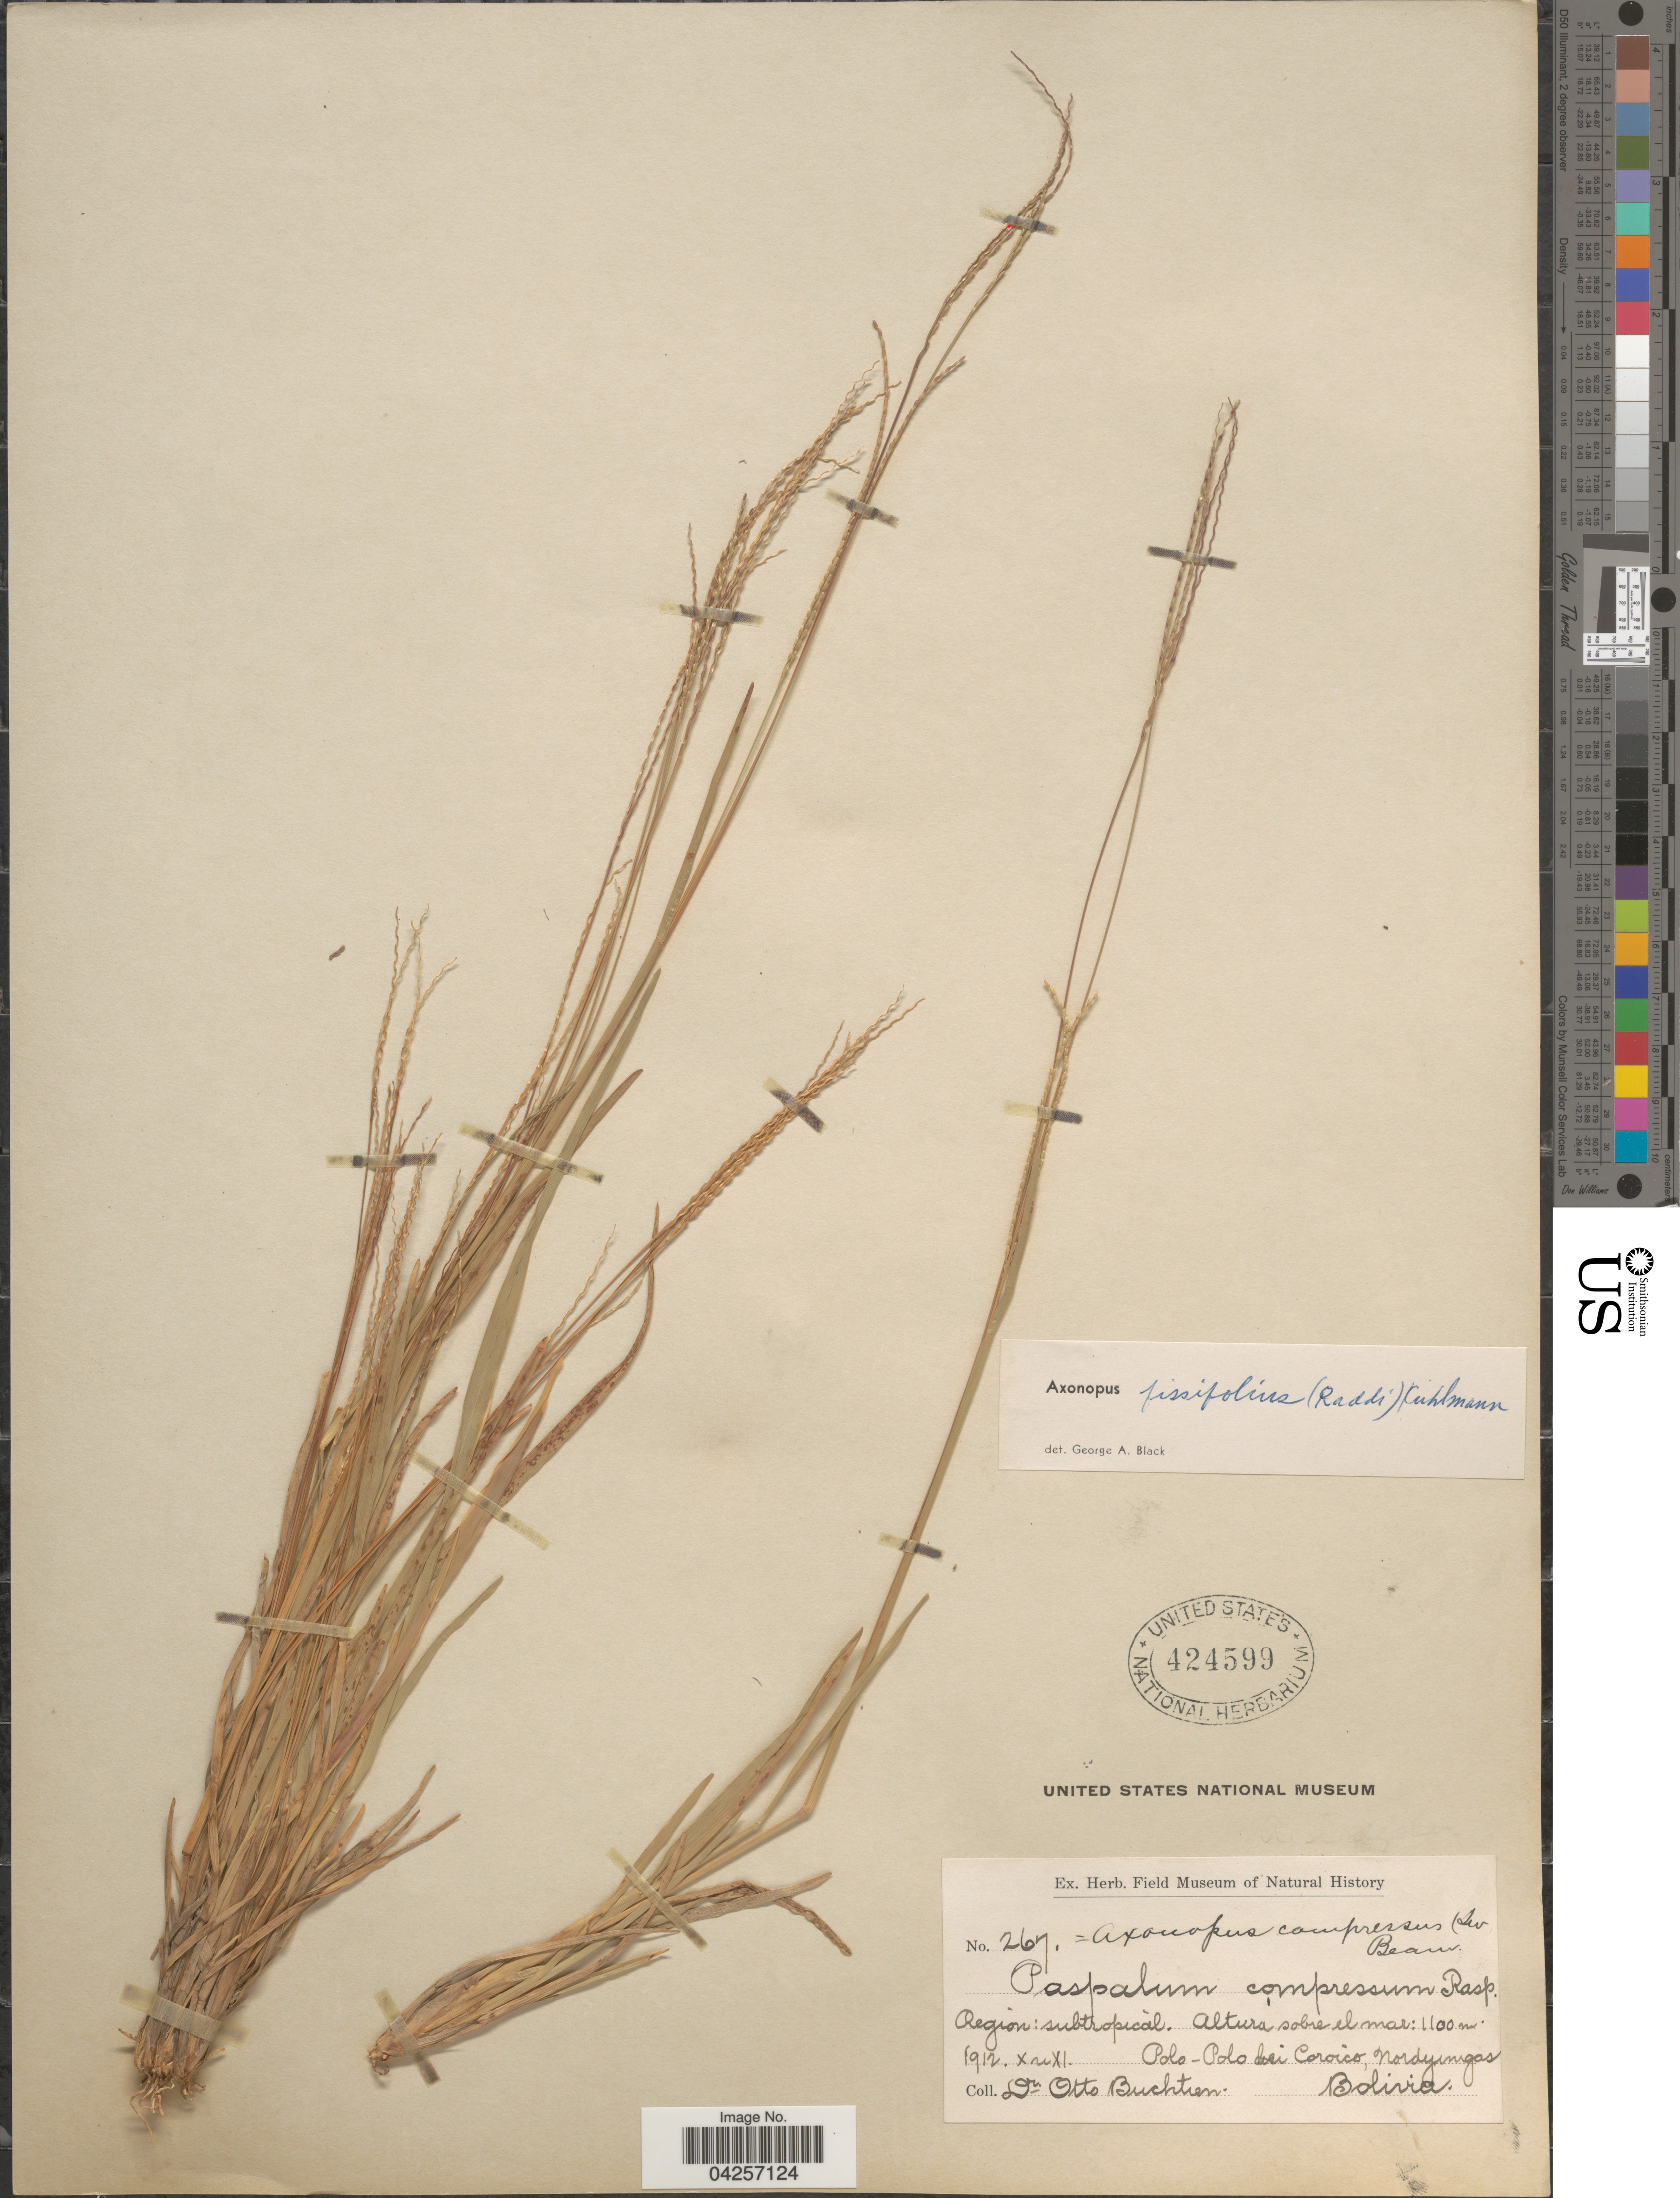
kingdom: Plantae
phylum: Tracheophyta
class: Liliopsida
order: Poales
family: Poaceae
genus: Axonopus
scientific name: Axonopus fissifolius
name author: (Raddi) Kuhlm.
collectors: O. Buchtien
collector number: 267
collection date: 1912-10/1912-11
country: Bolivia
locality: Region: subtropical. Polo-Polo bei Coroico, Nordyungas.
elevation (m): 1100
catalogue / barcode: US 424599